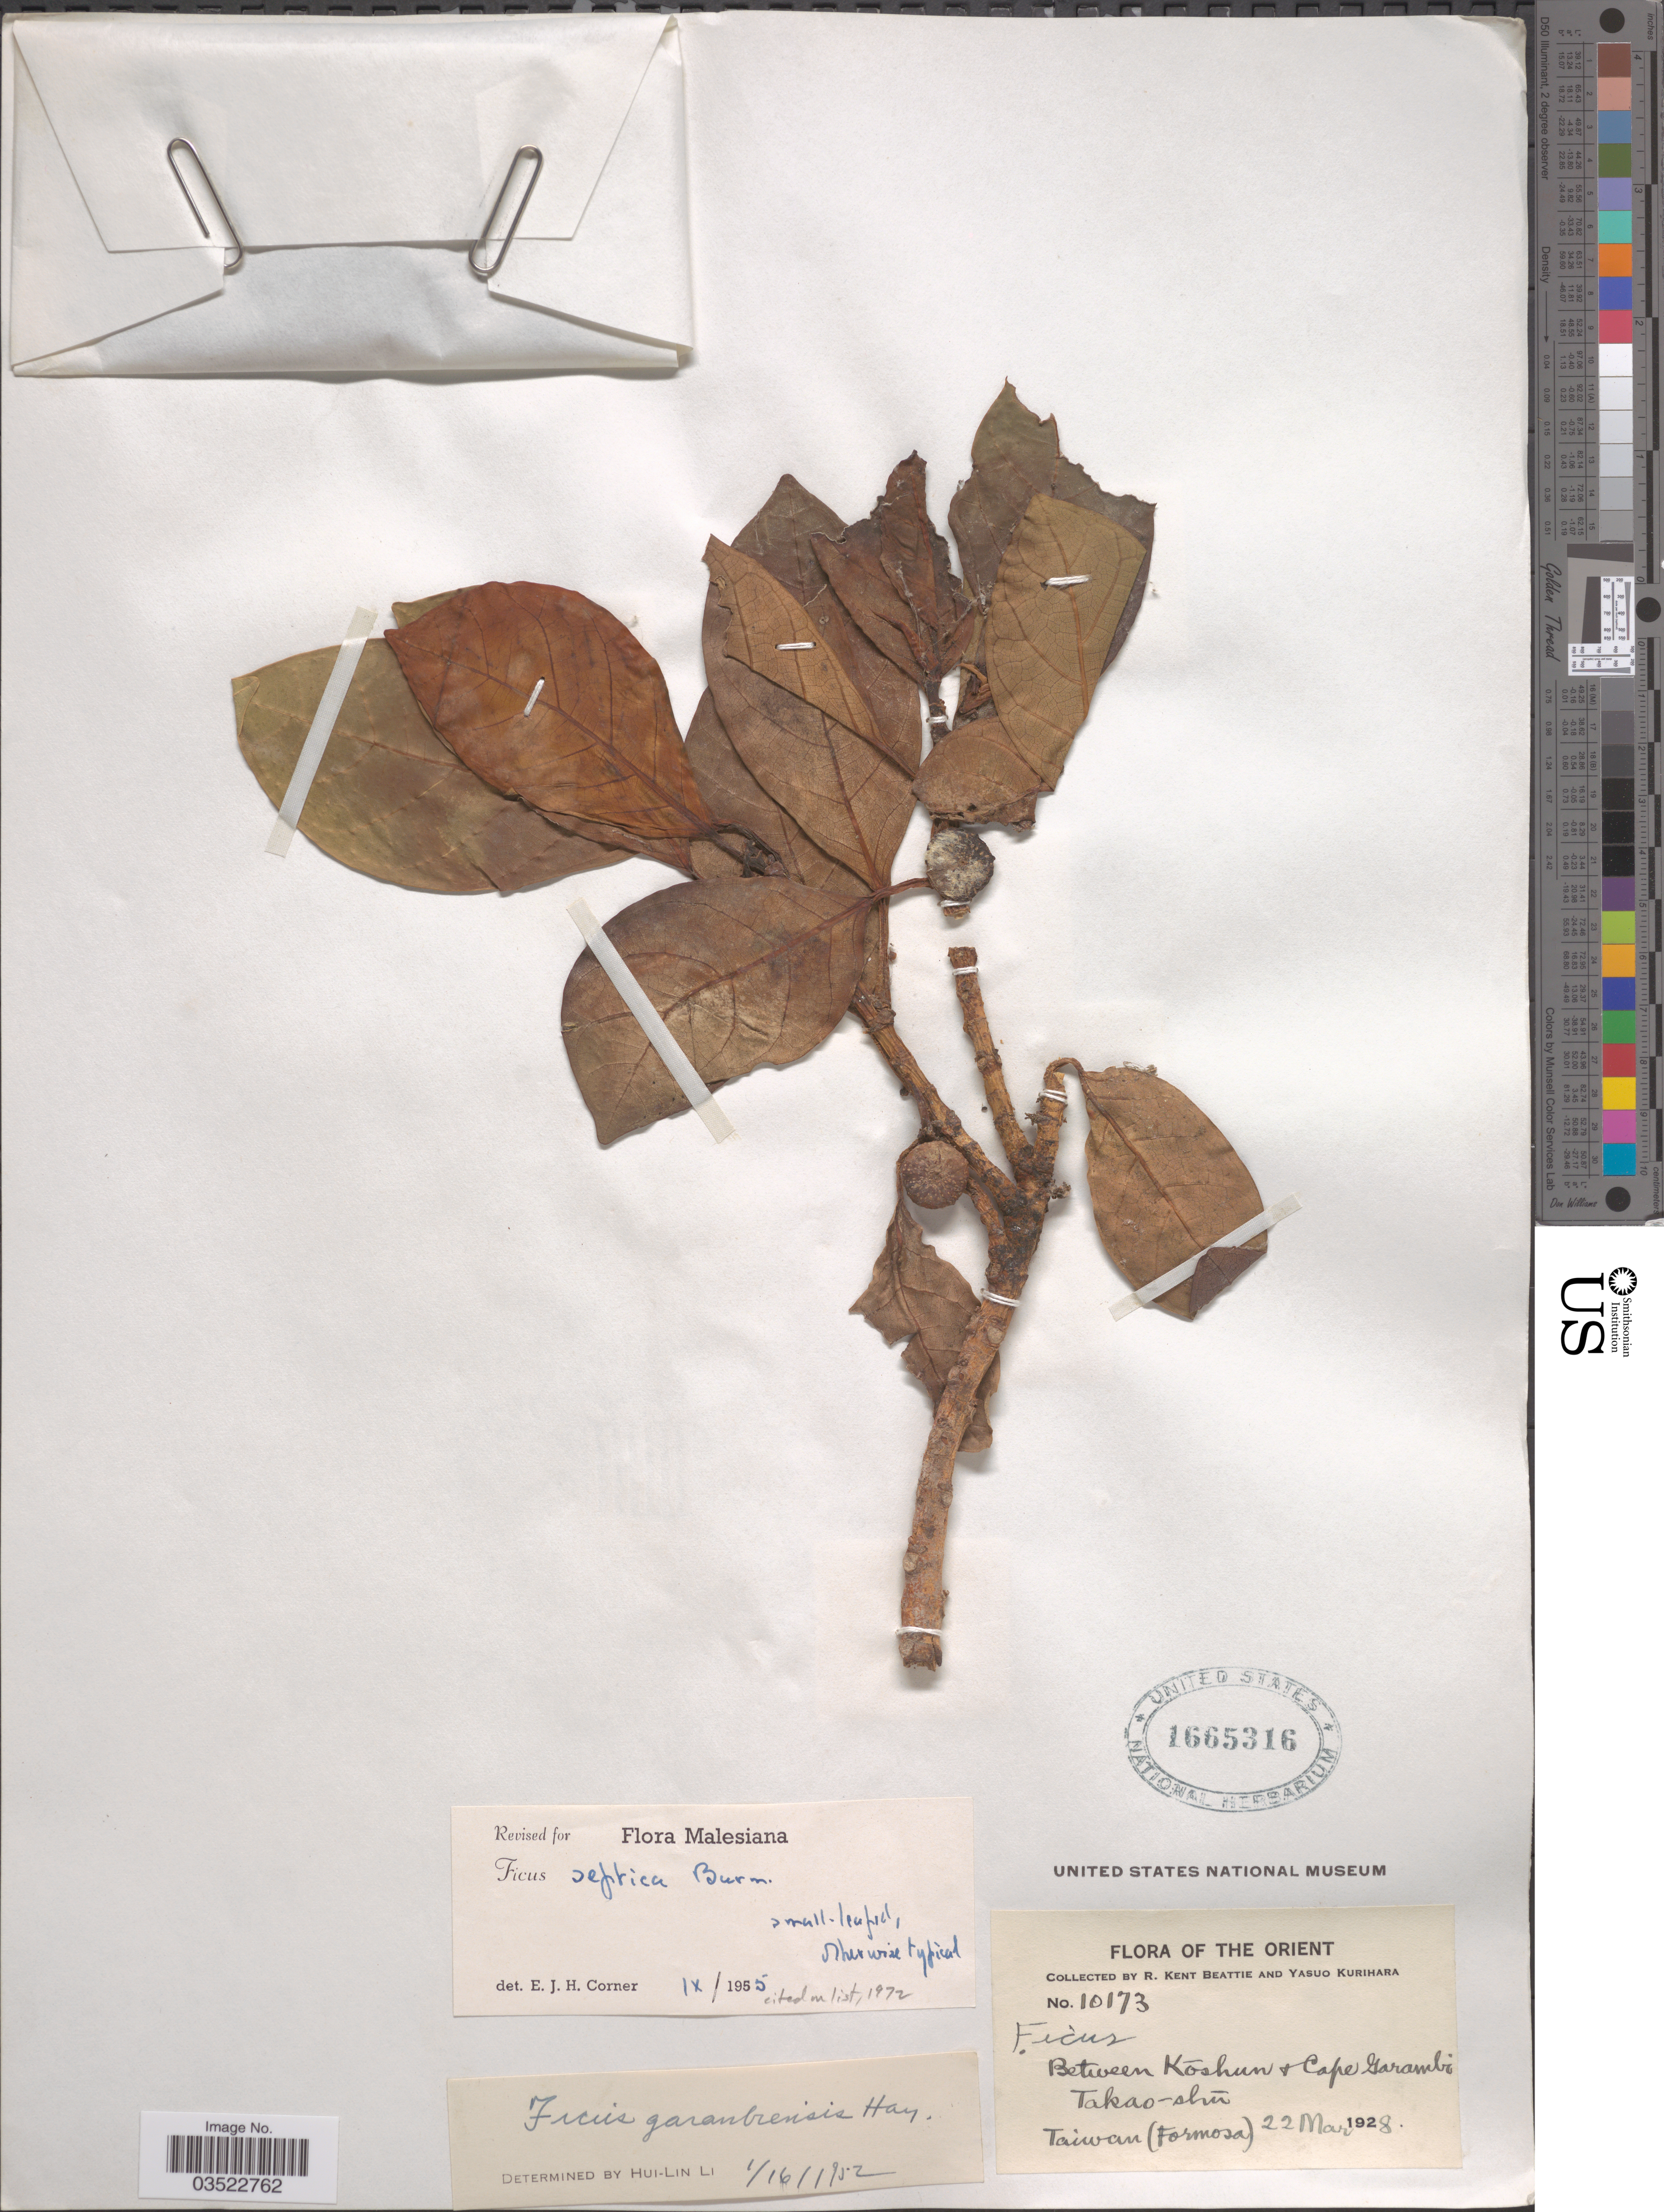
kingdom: Plantae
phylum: Tracheophyta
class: Magnoliopsida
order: Rosales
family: Moraceae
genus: Ficus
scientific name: Ficus septica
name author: Burm. f.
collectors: R. K. Beattie & Y. Kurihara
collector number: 10173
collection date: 1928-03-22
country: Taiwan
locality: The Orient. Between Koshun & Cape Garambi. Takao-shú. Taiwan (Formosa).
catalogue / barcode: US 1665316